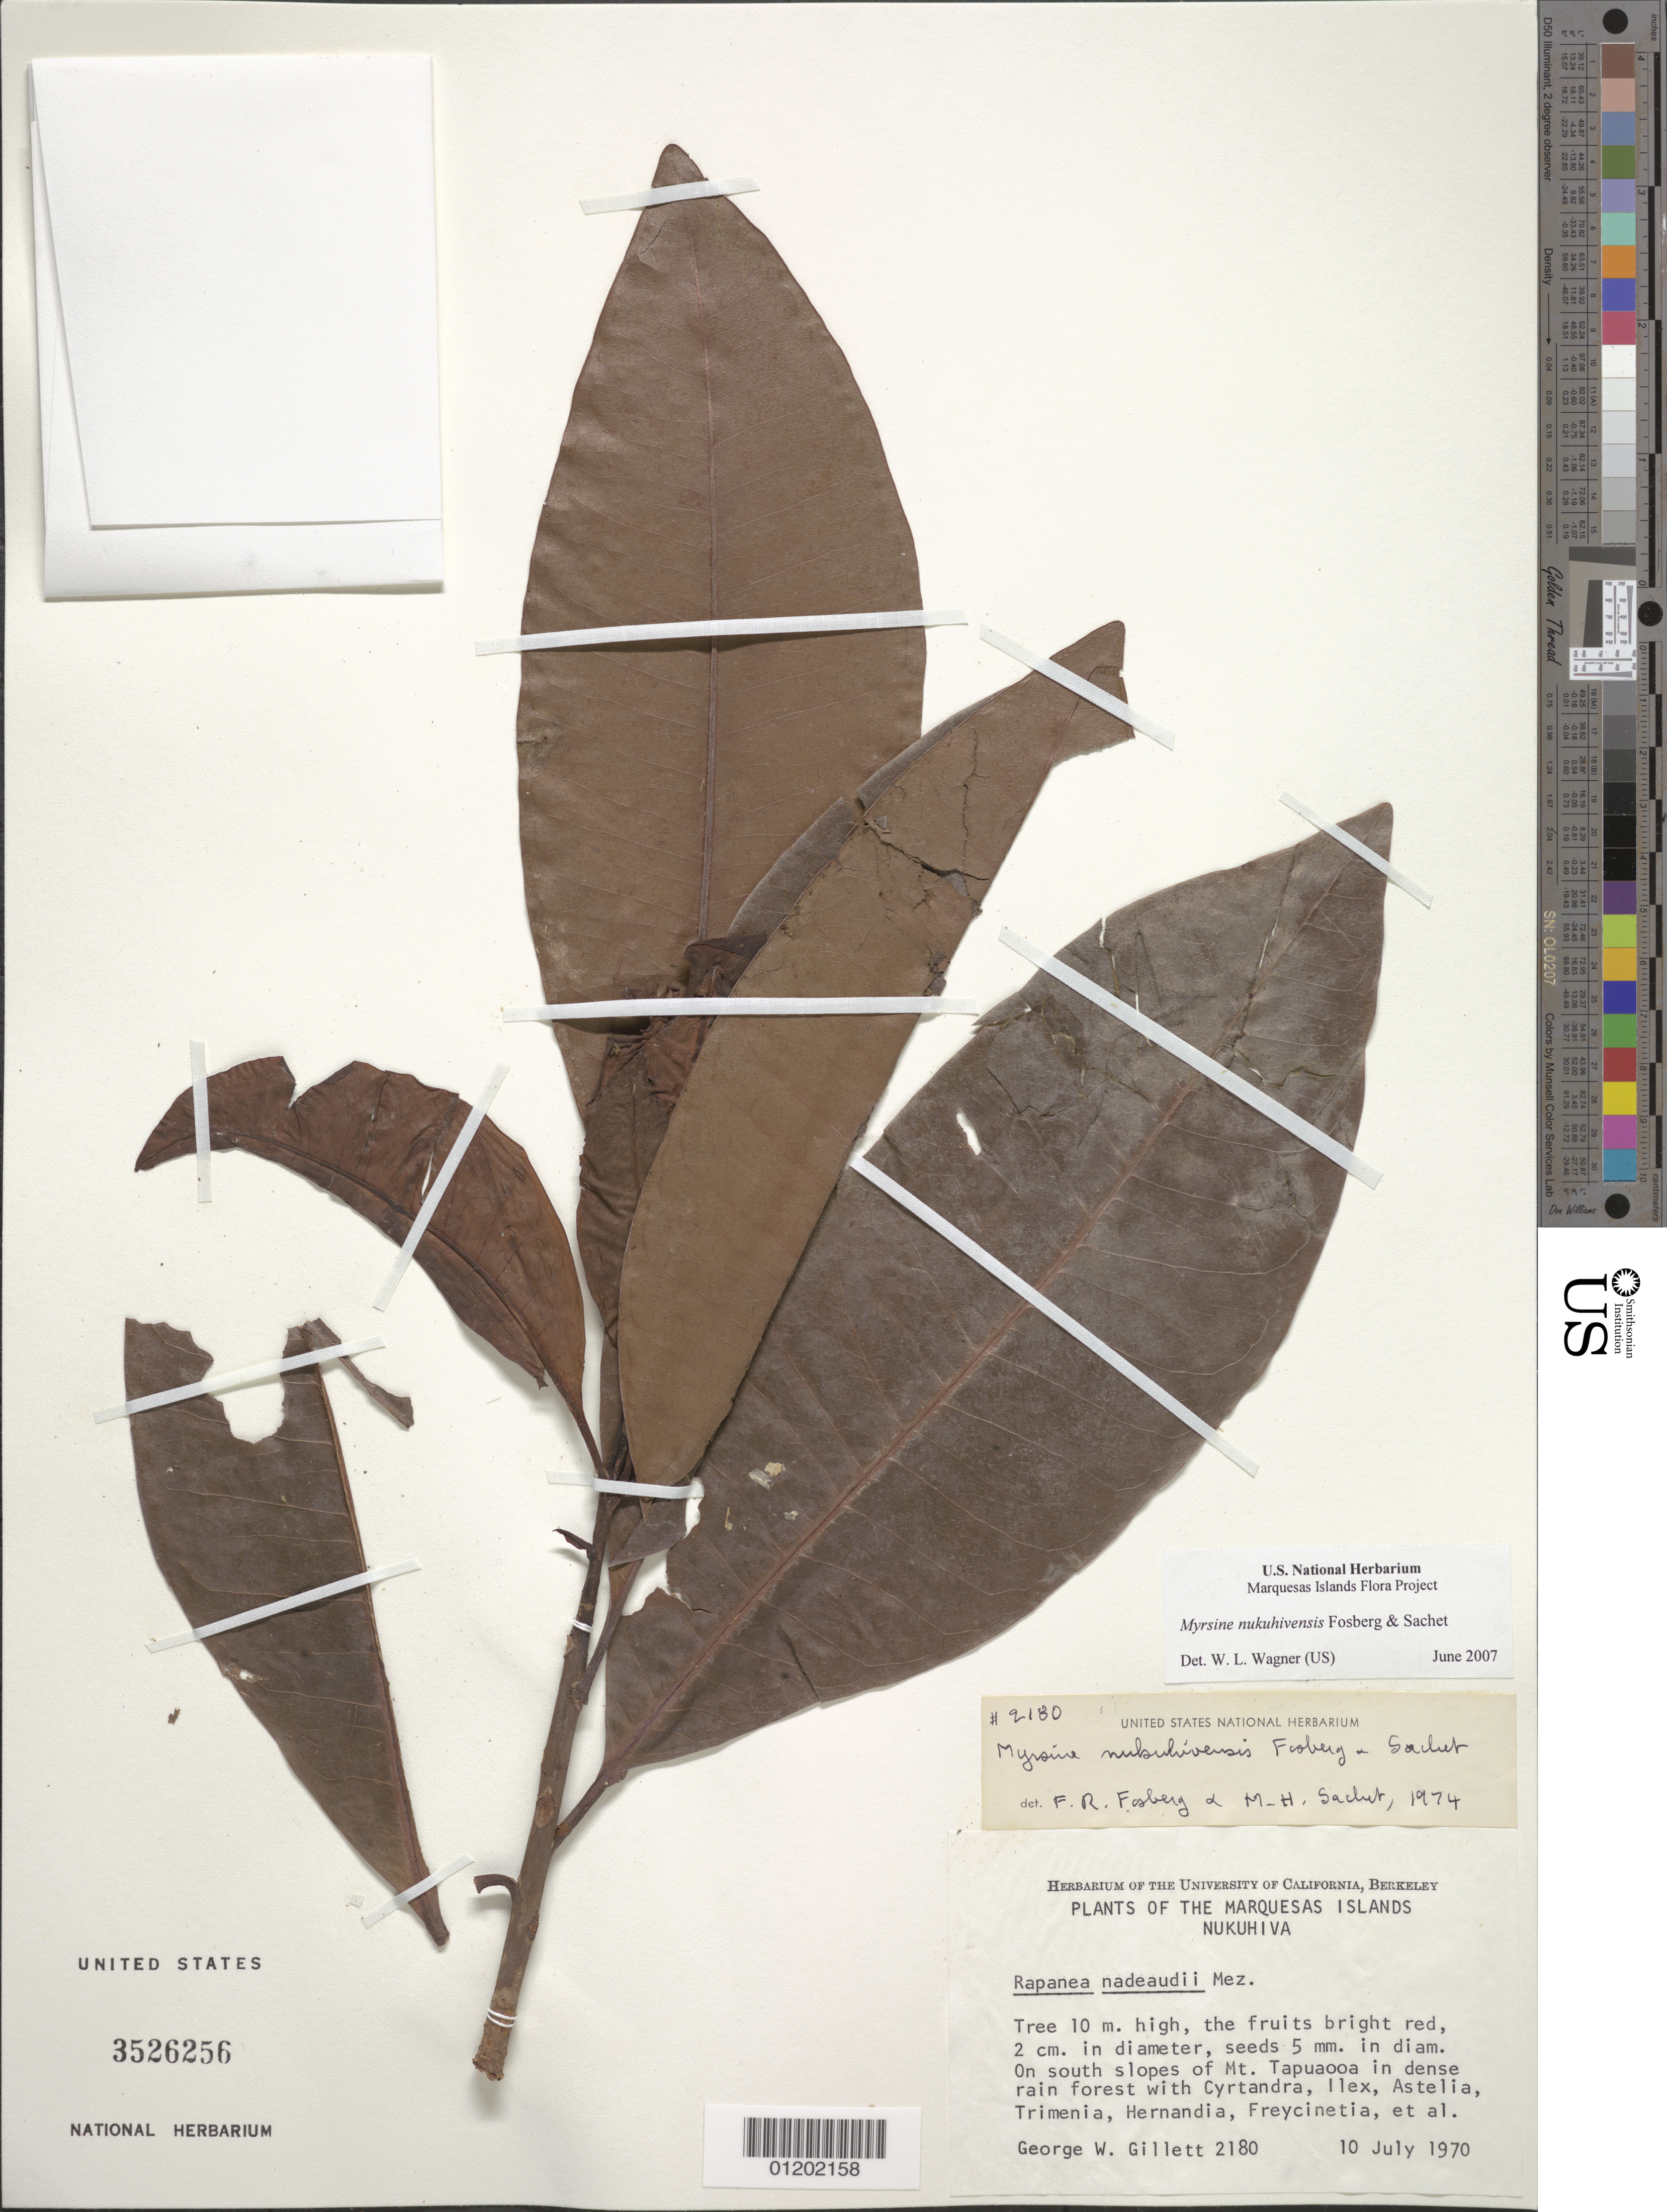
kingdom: Plantae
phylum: Tracheophyta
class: Magnoliopsida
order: Ericales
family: Primulaceae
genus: Myrsine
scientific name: Myrsine nukuhivensis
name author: Fosberg & Sachet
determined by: Fosberg, F. R.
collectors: G. Gillett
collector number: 2180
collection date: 1970-07-10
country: French Polynesia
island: Nuku Hiva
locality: S slope of Mt. Tapuaooa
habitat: Dense rainforest with Cyrtandra, Ilex, Astelia, Trimenia, Hernandia, Freycinetia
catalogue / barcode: US 3526256